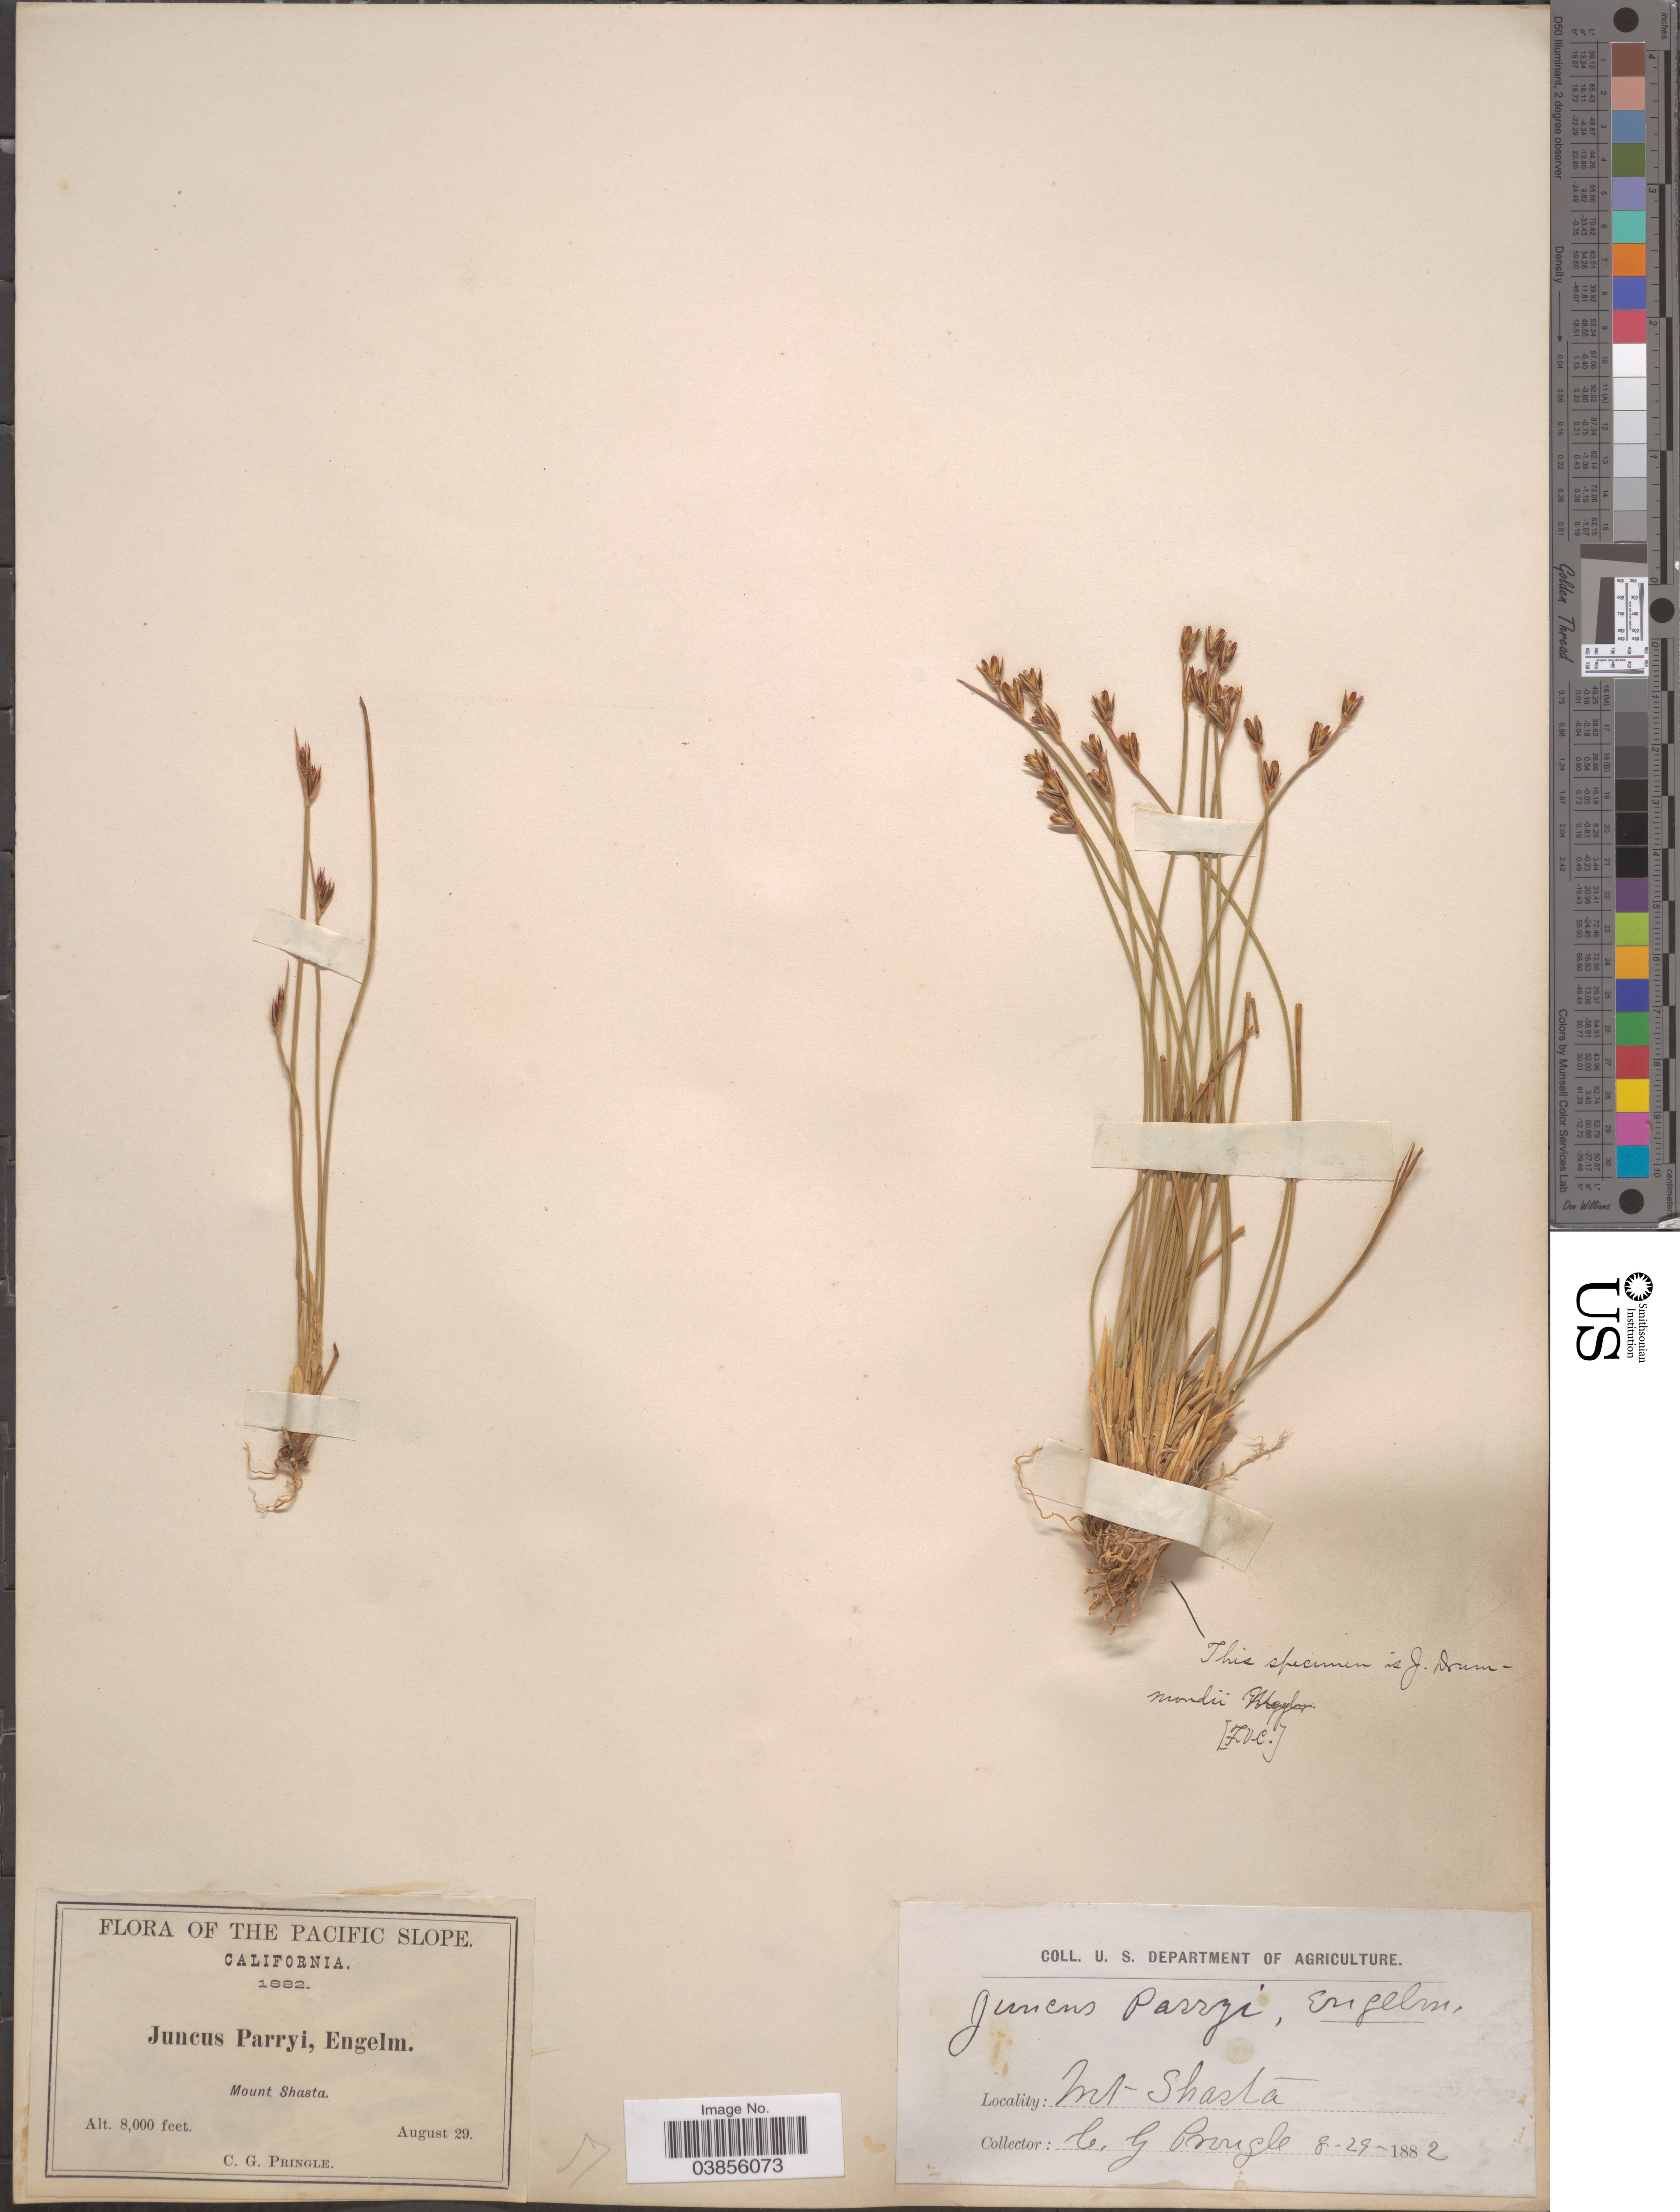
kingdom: Plantae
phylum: Tracheophyta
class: Liliopsida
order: Poales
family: Juncaceae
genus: Juncus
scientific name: Juncus parryi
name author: Engelm.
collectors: C. G. Pringle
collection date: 1882-08-29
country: United States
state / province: California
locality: The Pacific Slope. Mount Shasta.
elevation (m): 2438